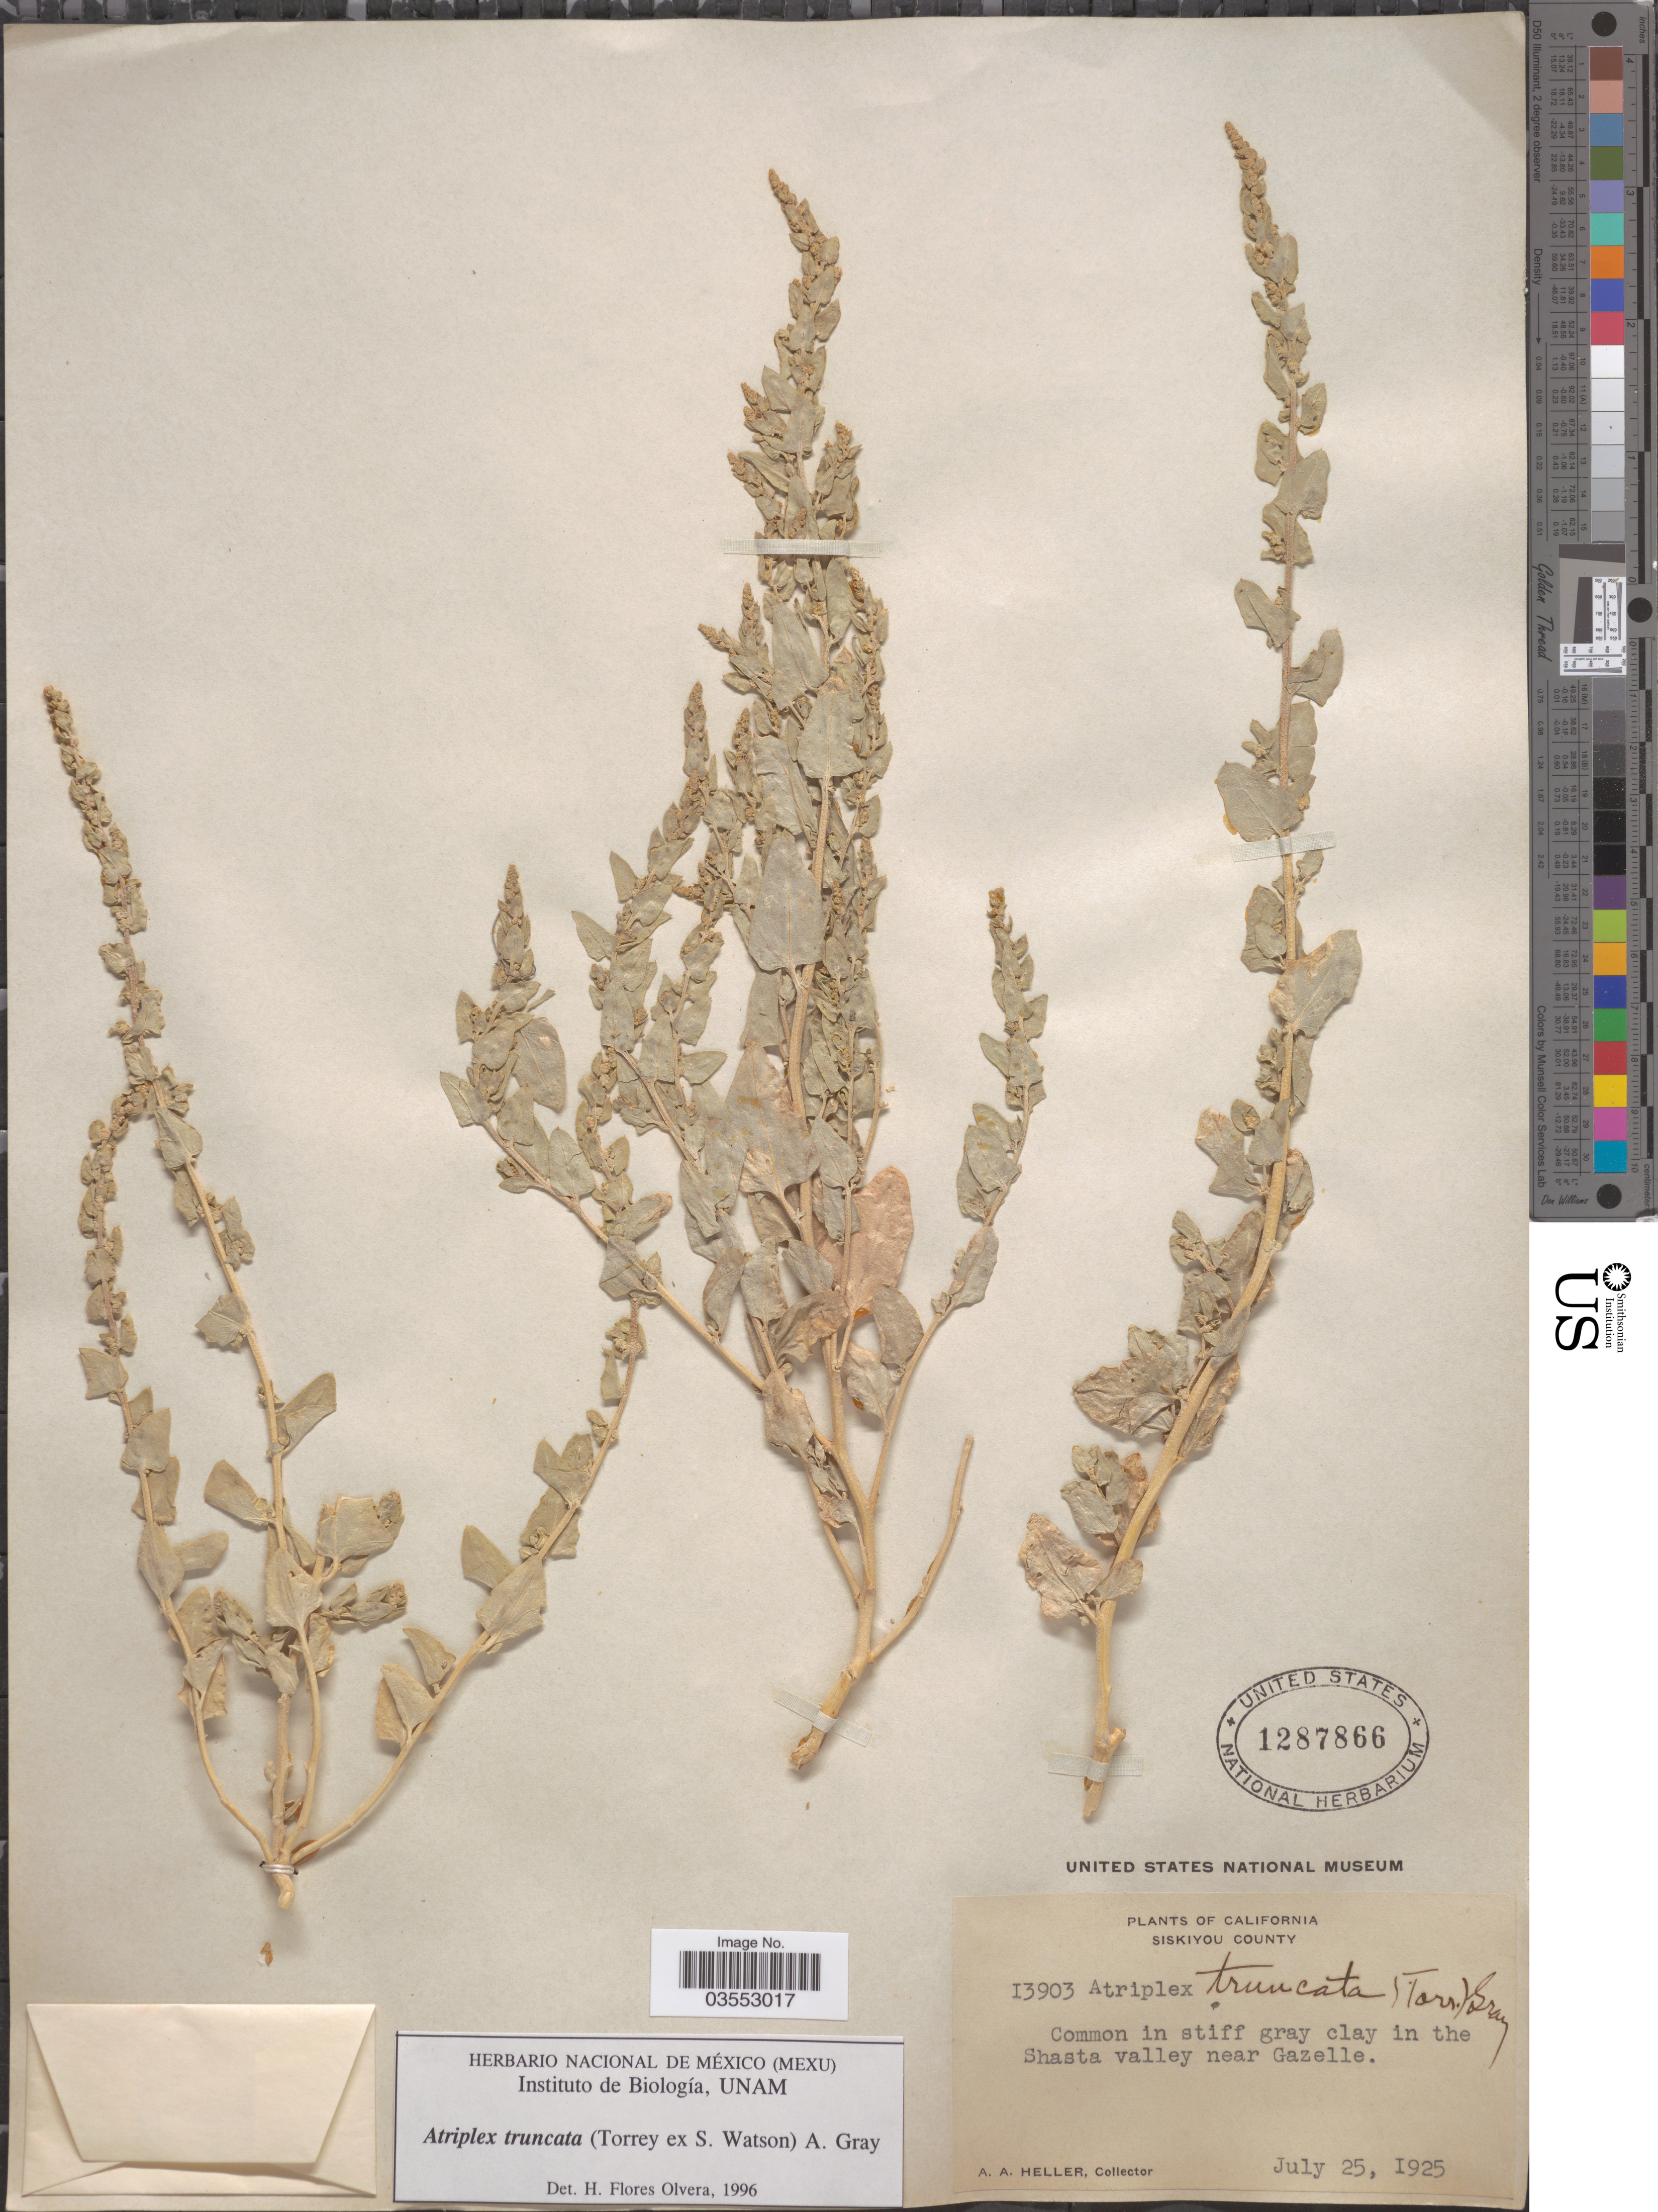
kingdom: Plantae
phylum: Tracheophyta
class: Magnoliopsida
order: Caryophyllales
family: Amaranthaceae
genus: Atriplex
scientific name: Atriplex truncata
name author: (Torr. ex S. Watson) A. Gray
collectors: A. A. Heller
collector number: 13903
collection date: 1925-07-25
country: United States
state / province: California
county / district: Siskiyou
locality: Siskiyou County. In the Shasta valley near Gazelle.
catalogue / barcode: US 1287866